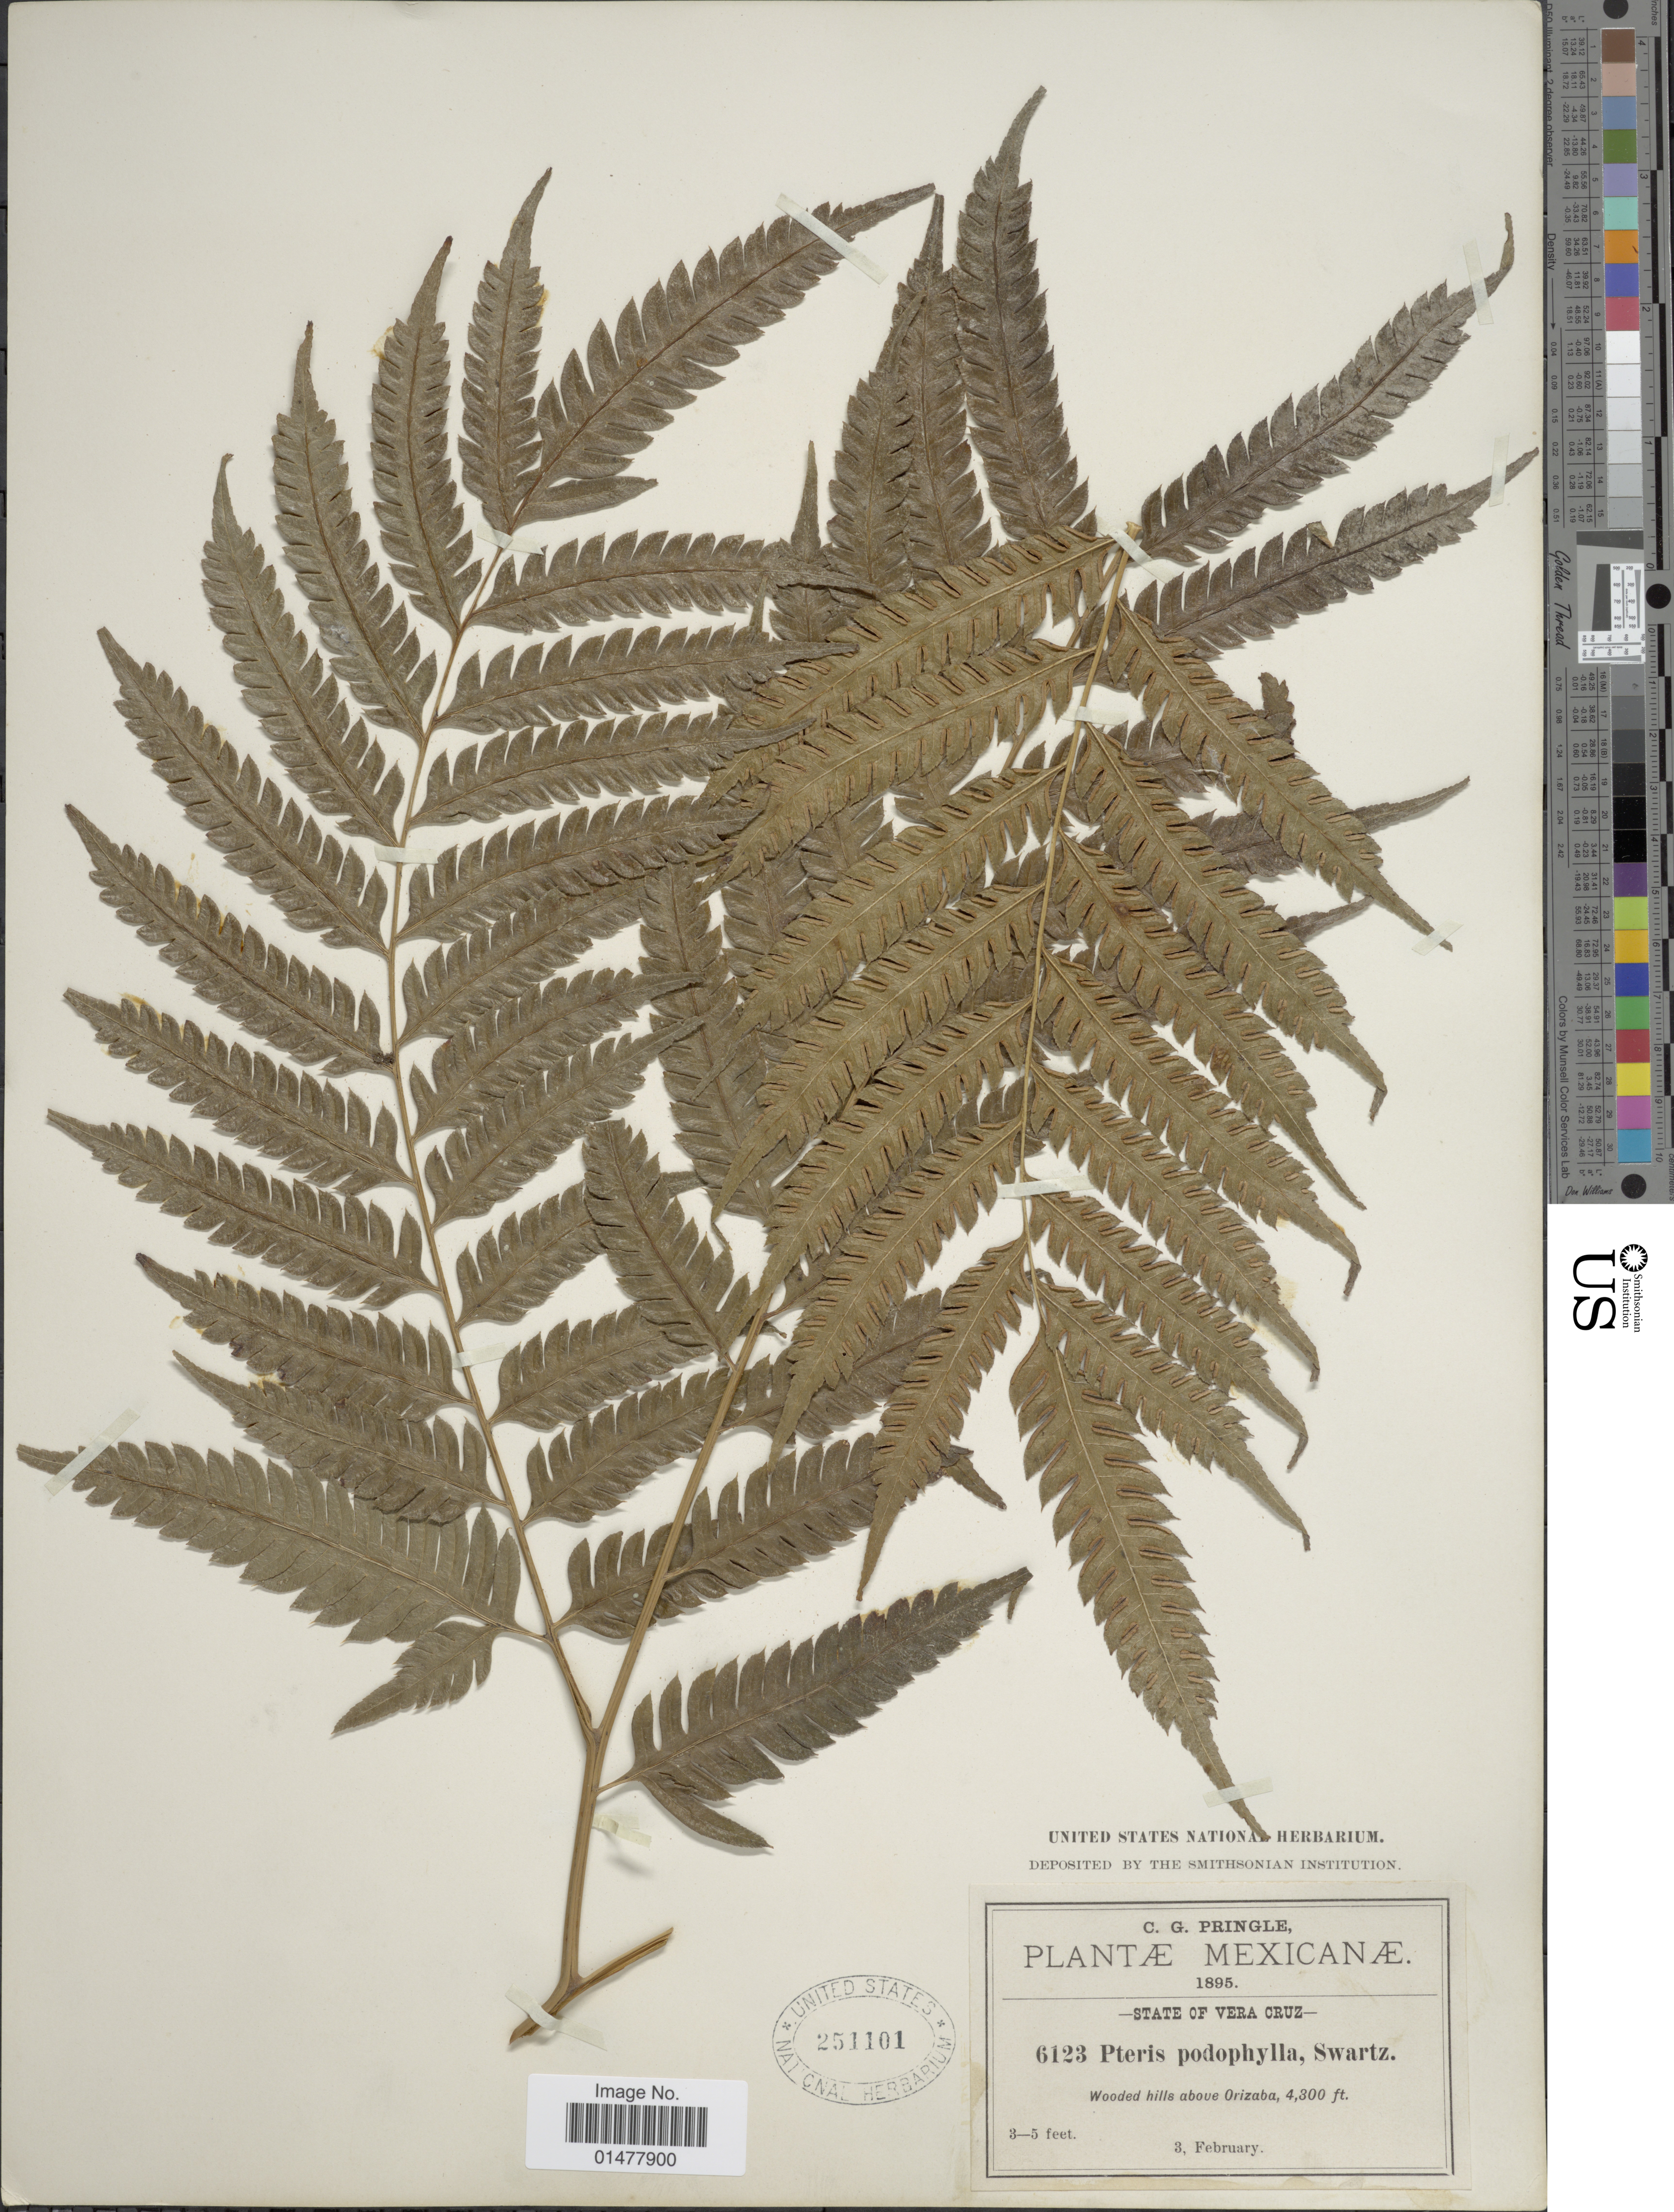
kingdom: Plantae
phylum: Tracheophyta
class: Polypodiopsida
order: Polypodiales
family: Pteridaceae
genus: Pteris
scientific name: Pteris orizabae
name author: M. Martens & Galeotti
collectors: C. G. Pringle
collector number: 6123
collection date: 1895-02-03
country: Mexico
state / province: Veracruz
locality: PLantae Mexicanae, State of Vera Cruz, wooded hills above Orizaba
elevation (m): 1311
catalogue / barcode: US 251101